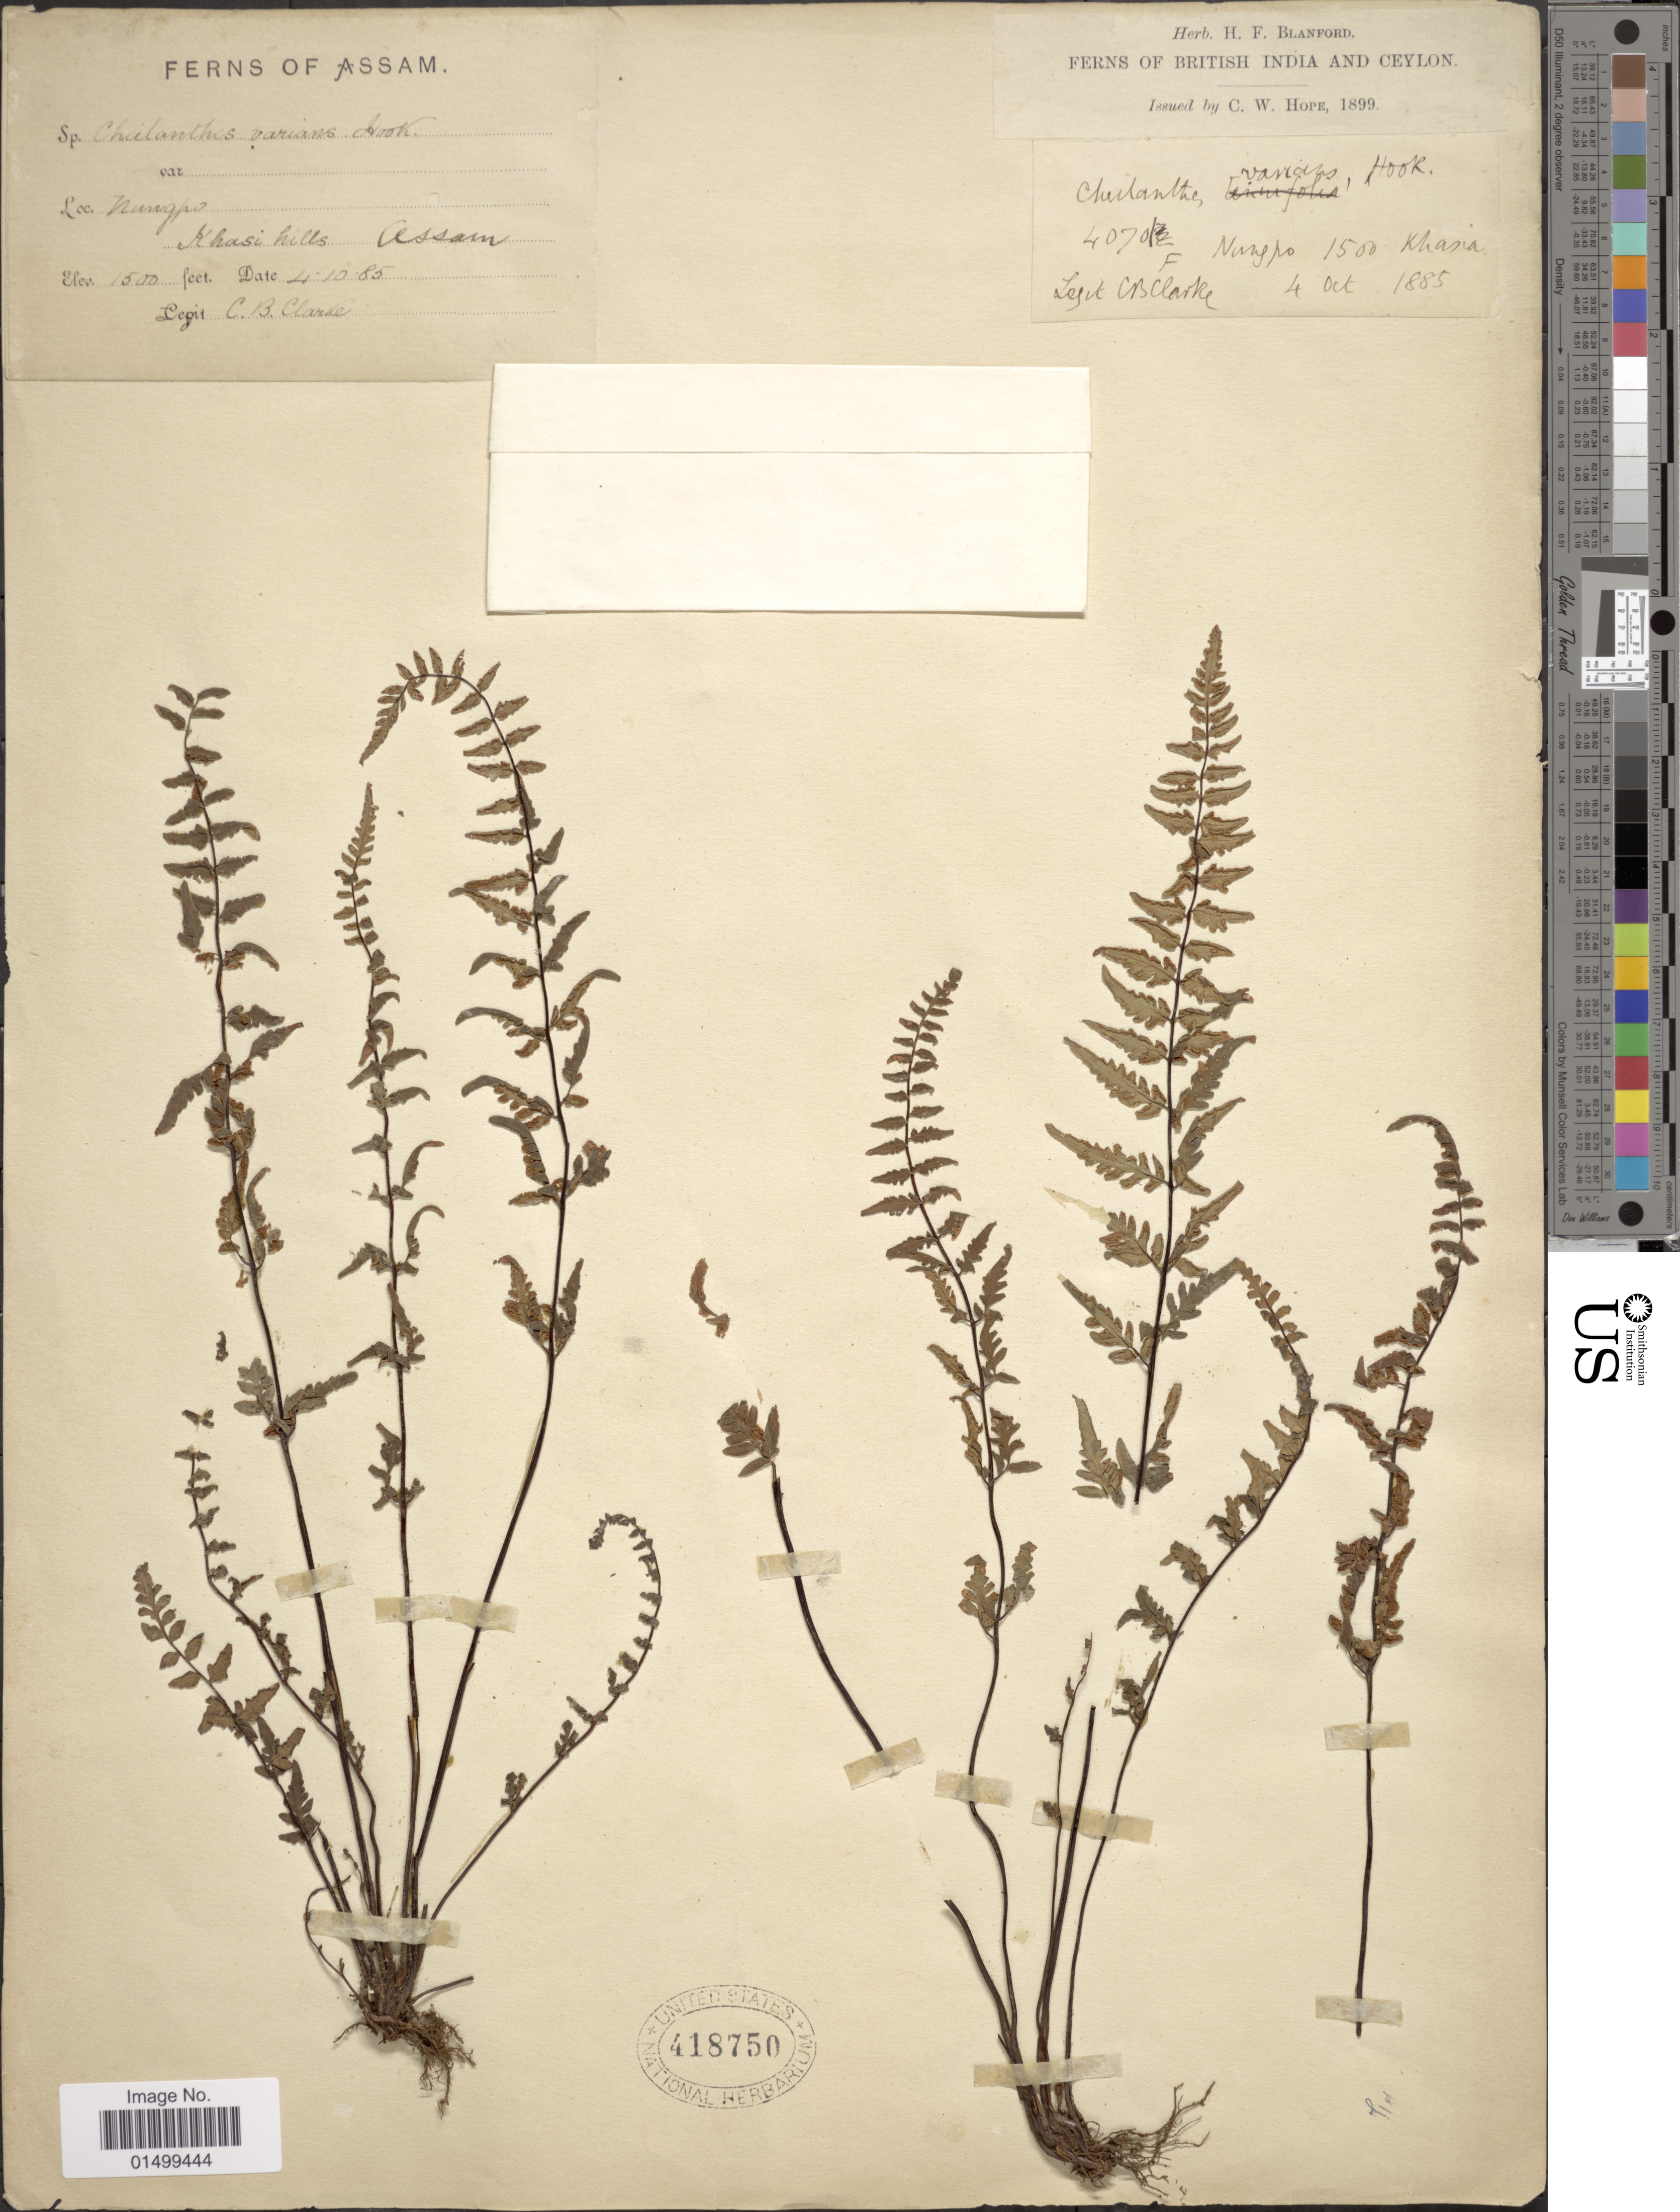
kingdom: Plantae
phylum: Tracheophyta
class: Polypodiopsida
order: Polypodiales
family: Pteridaceae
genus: Cheilanthes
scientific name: Cheilanthes belangeri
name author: (Bory) C. Chr.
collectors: C. B. Clarke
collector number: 4070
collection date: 1885-10-04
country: India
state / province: Meghalaya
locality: Nungpo, Khasi hills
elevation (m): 457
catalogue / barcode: US 418750